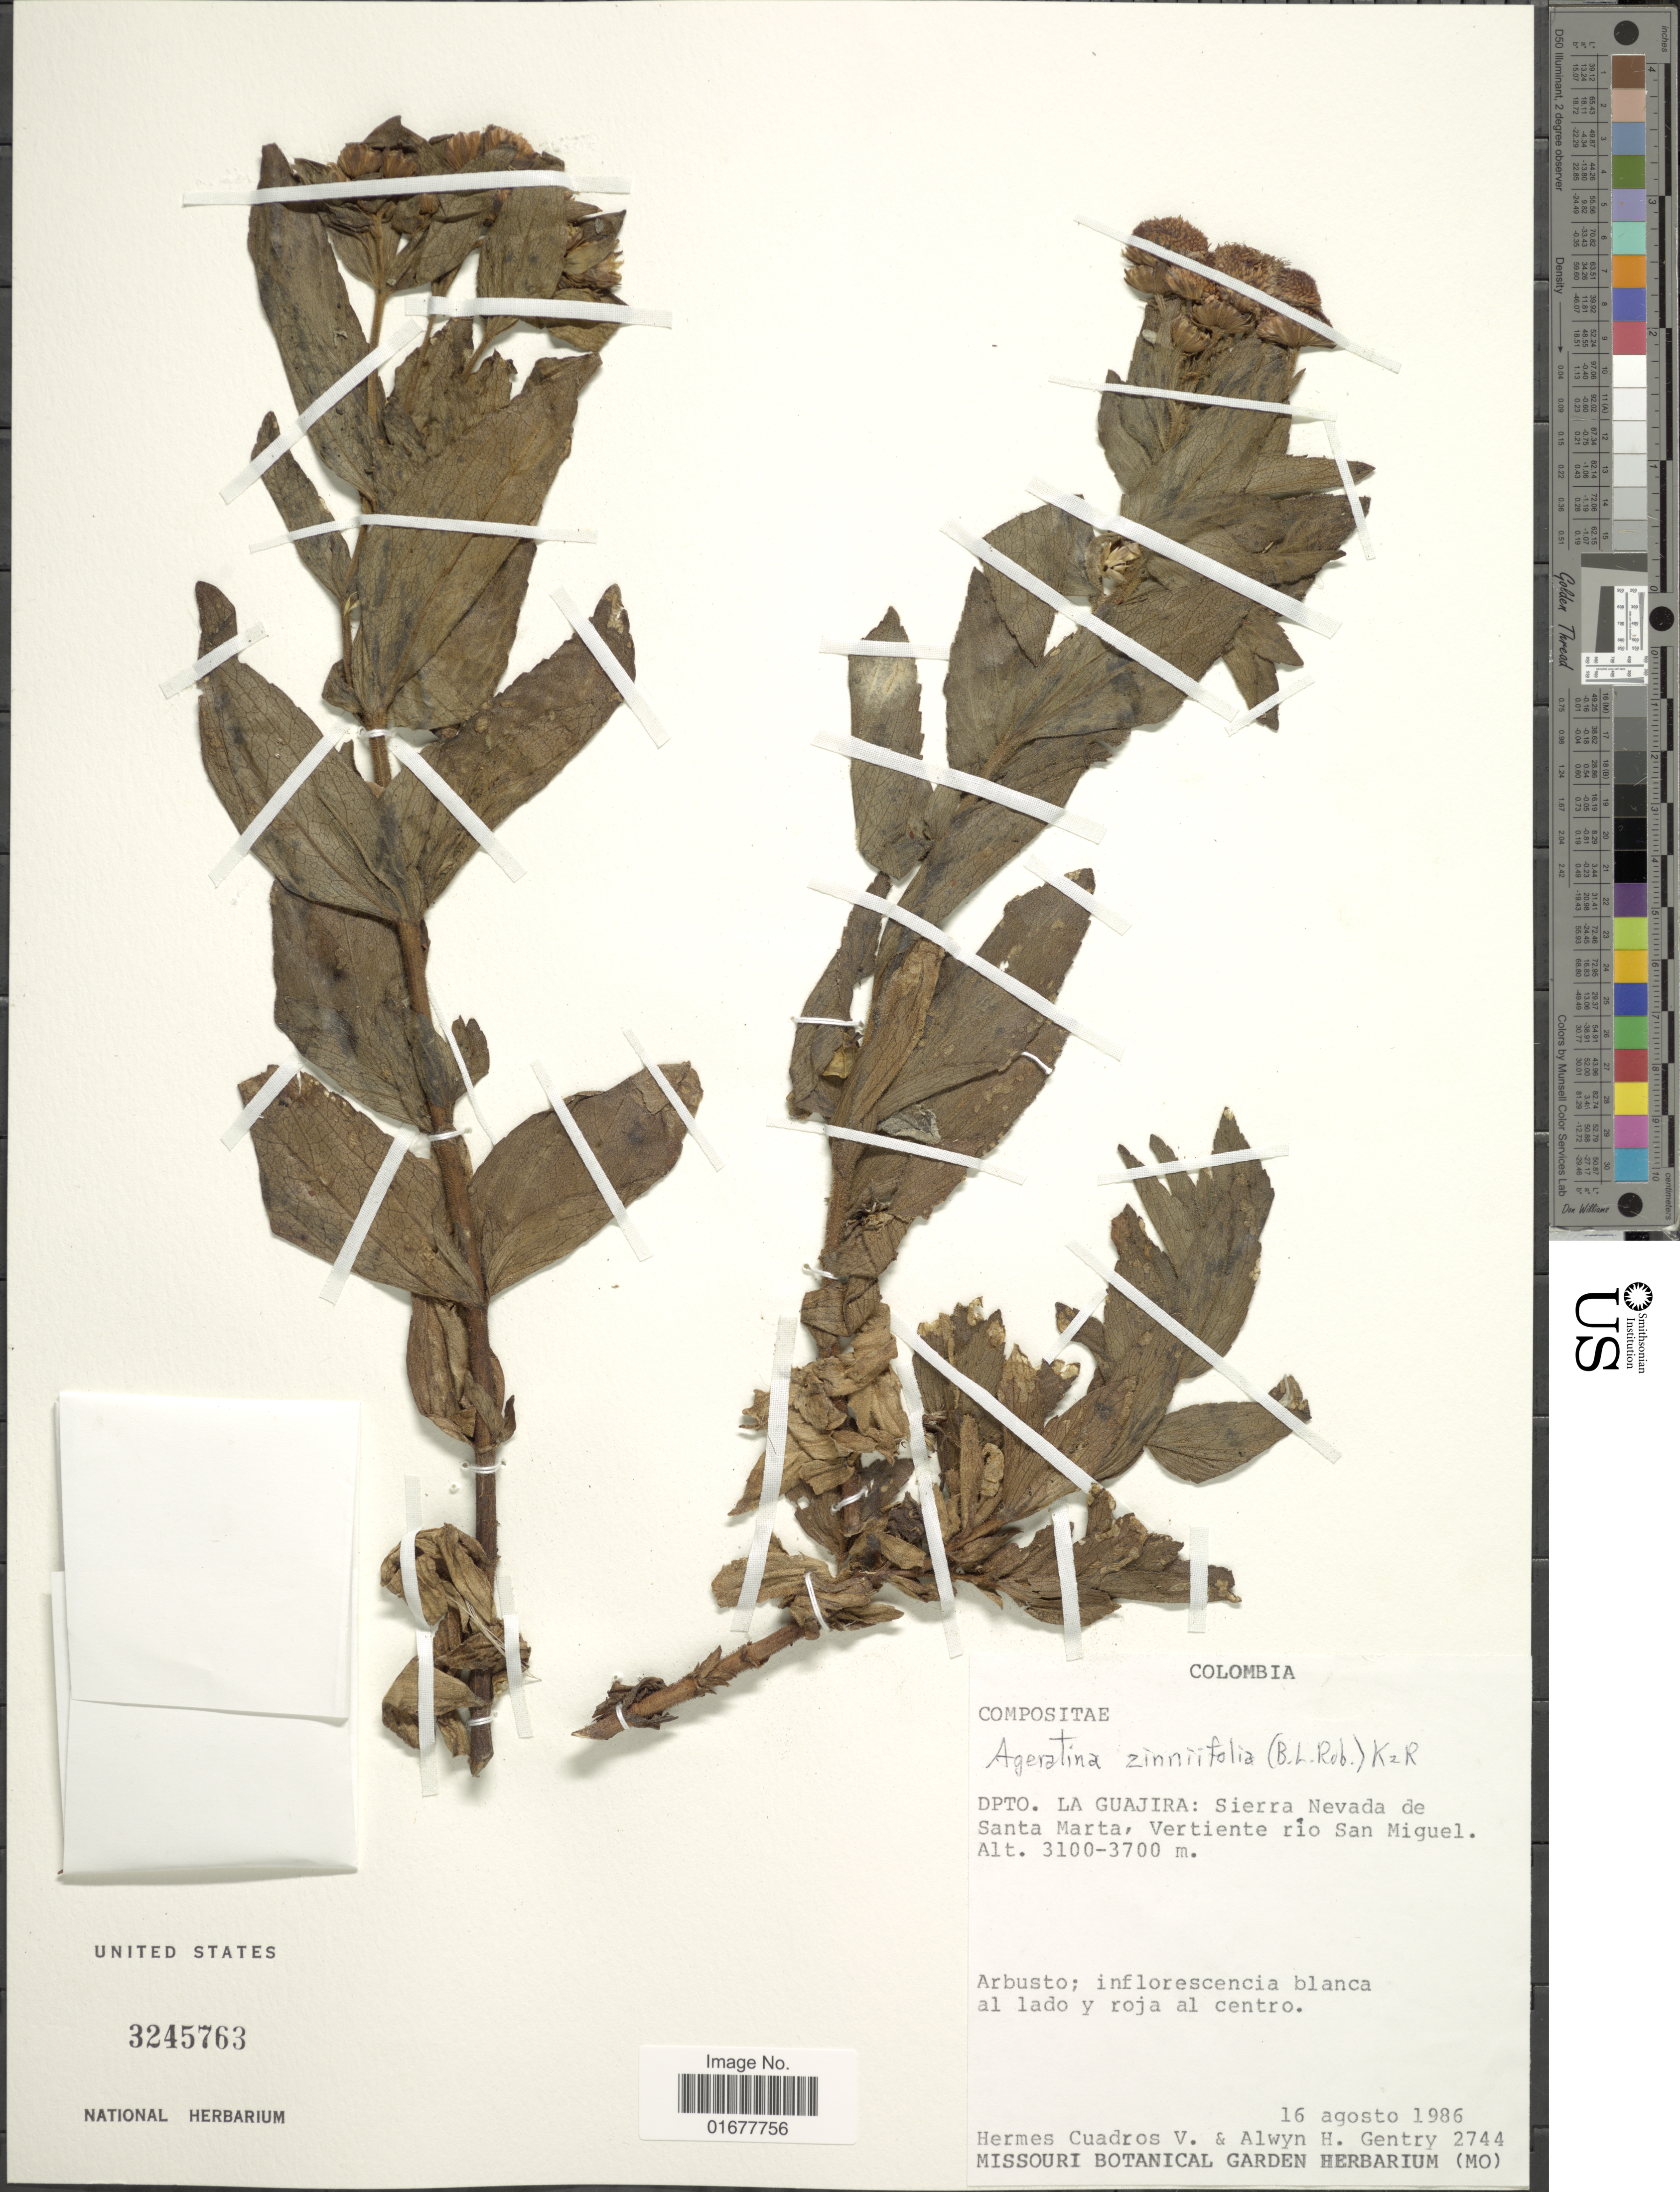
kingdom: Plantae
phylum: Tracheophyta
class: Magnoliopsida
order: Asterales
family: Asteraceae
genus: Ageratina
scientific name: Ageratina zinniifolia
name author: (B.L. Rob.) R.M. King & H. Rob.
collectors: H. Cuadros V. & A. H. Gentry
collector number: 2744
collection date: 1986-08-16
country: Colombia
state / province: La Guajira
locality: Sierra Nevada de Santa Marta, Vertiente rio San Miguel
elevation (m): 3100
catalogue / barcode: US 3245763